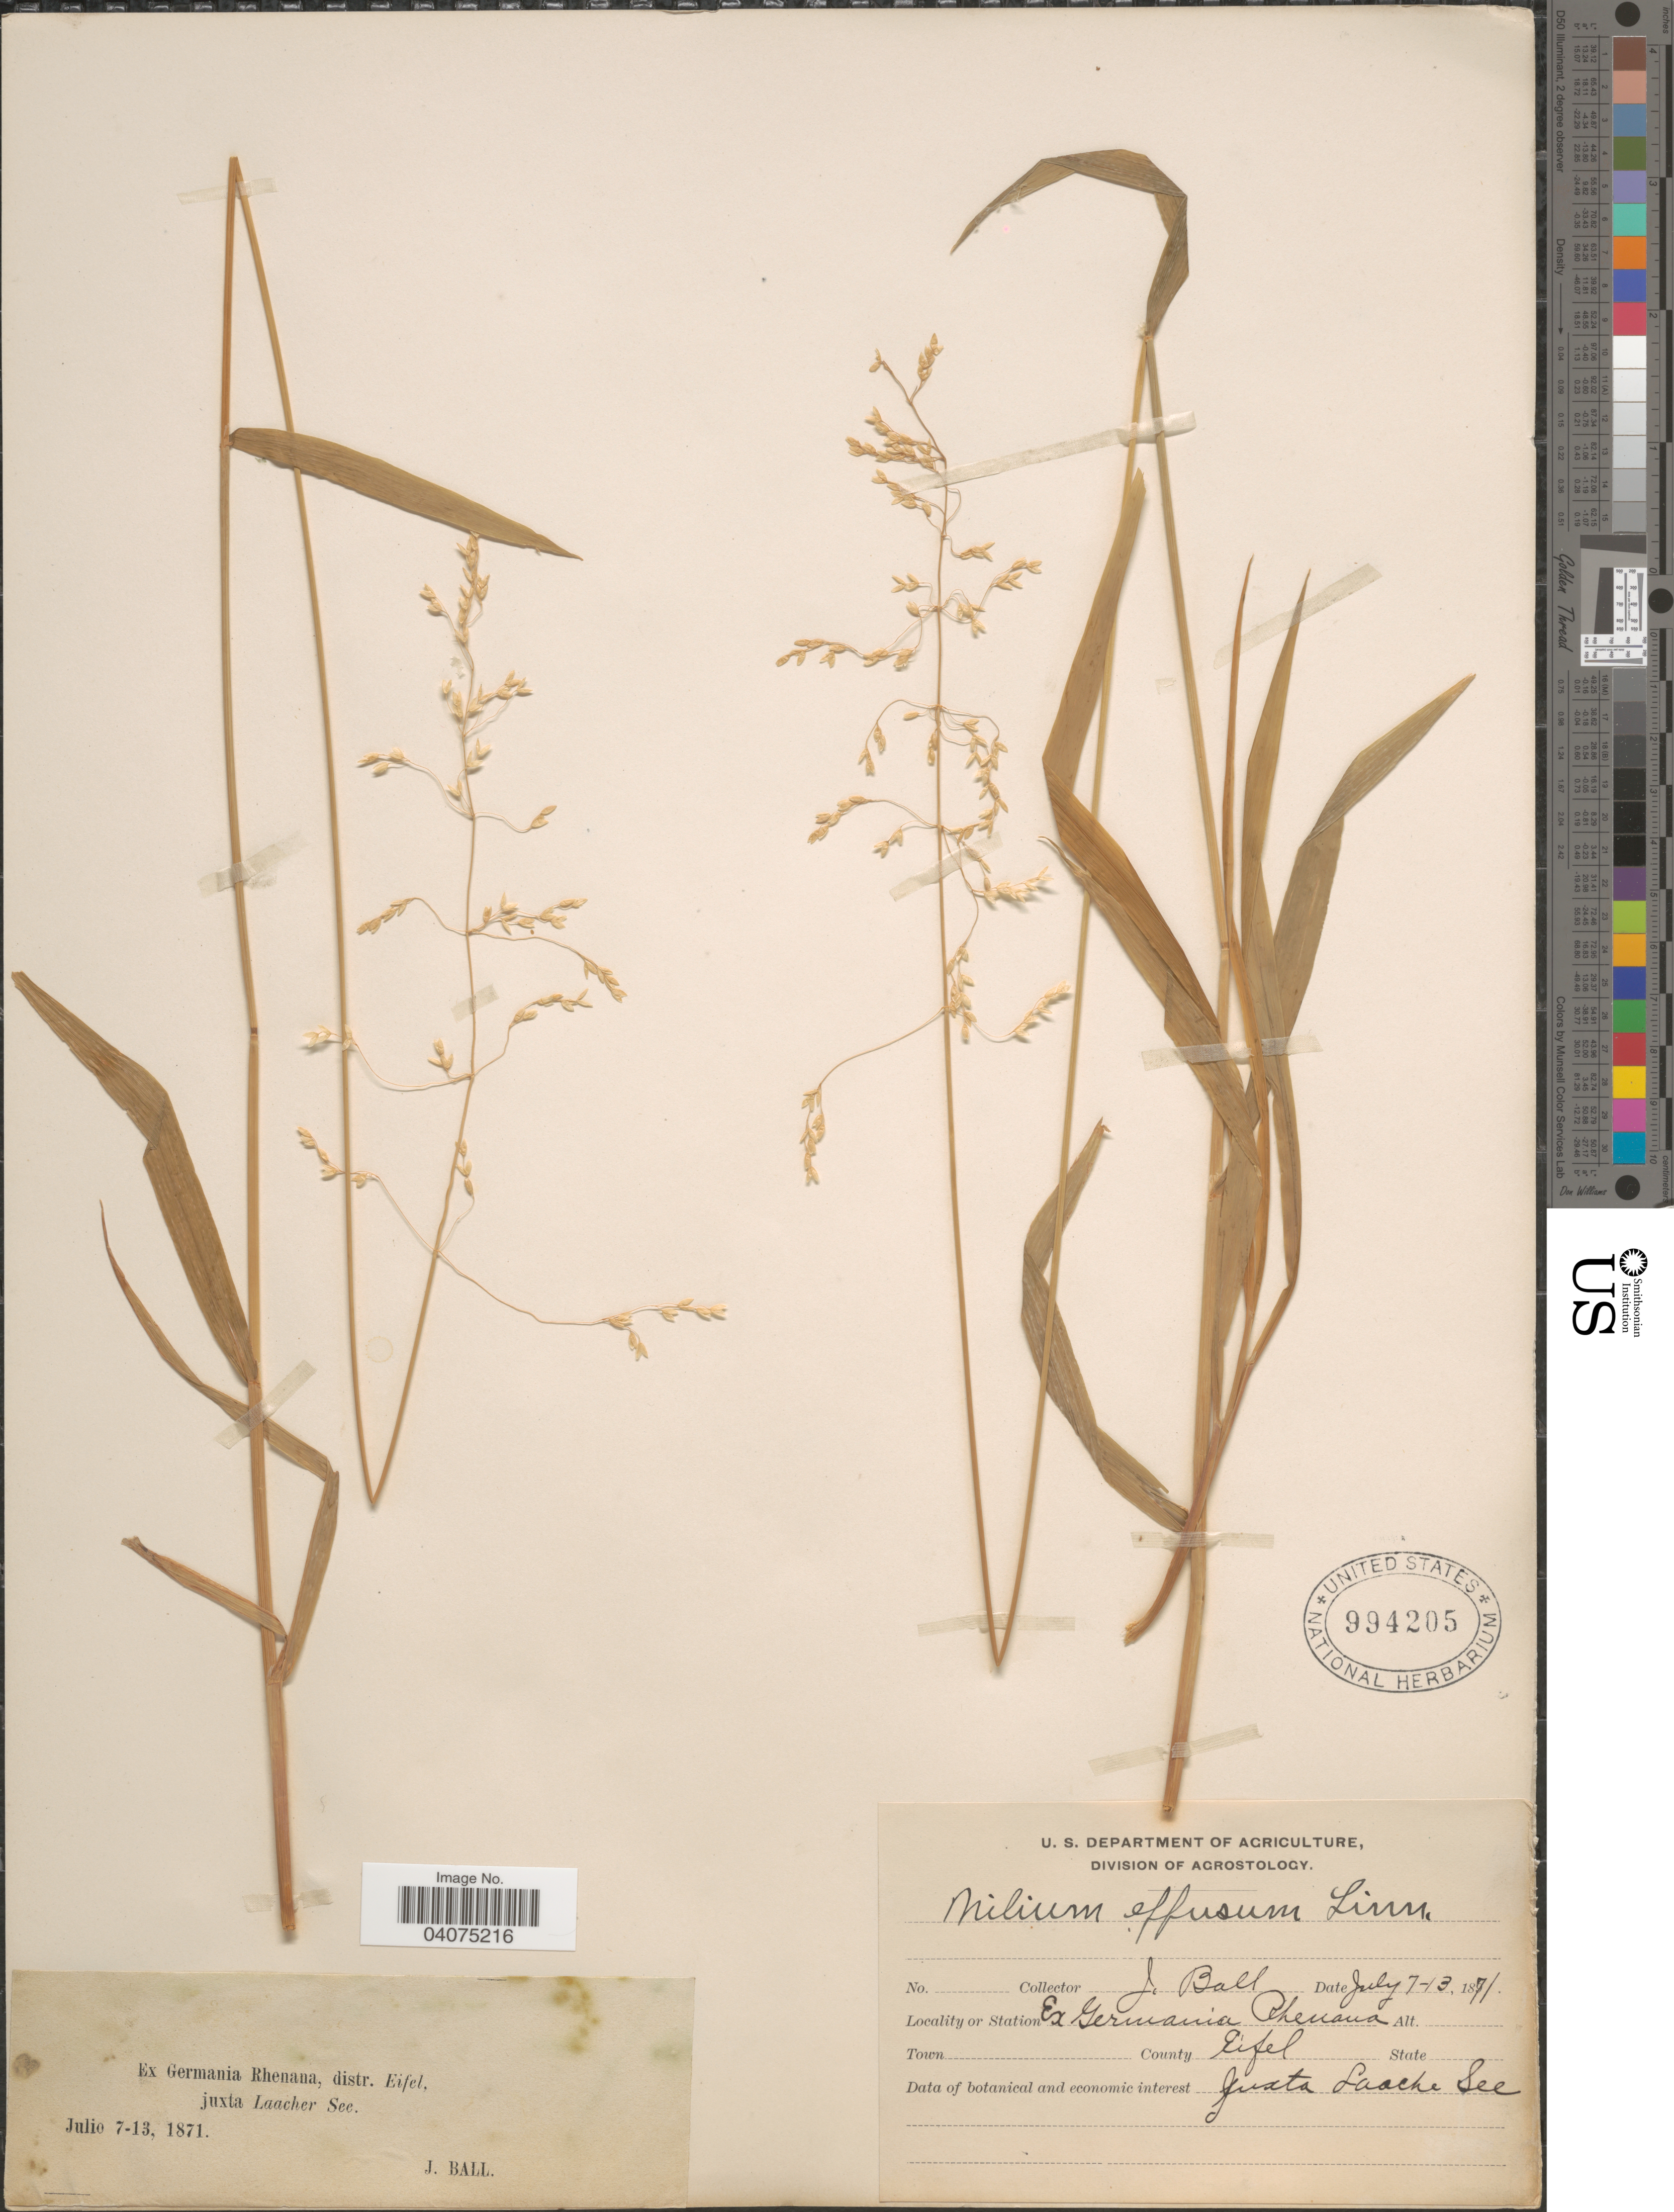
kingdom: Plantae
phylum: Tracheophyta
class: Liliopsida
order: Poales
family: Poaceae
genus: Milium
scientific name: Milium effusum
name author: L.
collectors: J. Ball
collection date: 1871-07-07/1871-07-13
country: Germany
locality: Rhenana. County Eifel. Ex Germania Rhenana, distr. Eifel, juxta Laacher See.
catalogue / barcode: US 994205